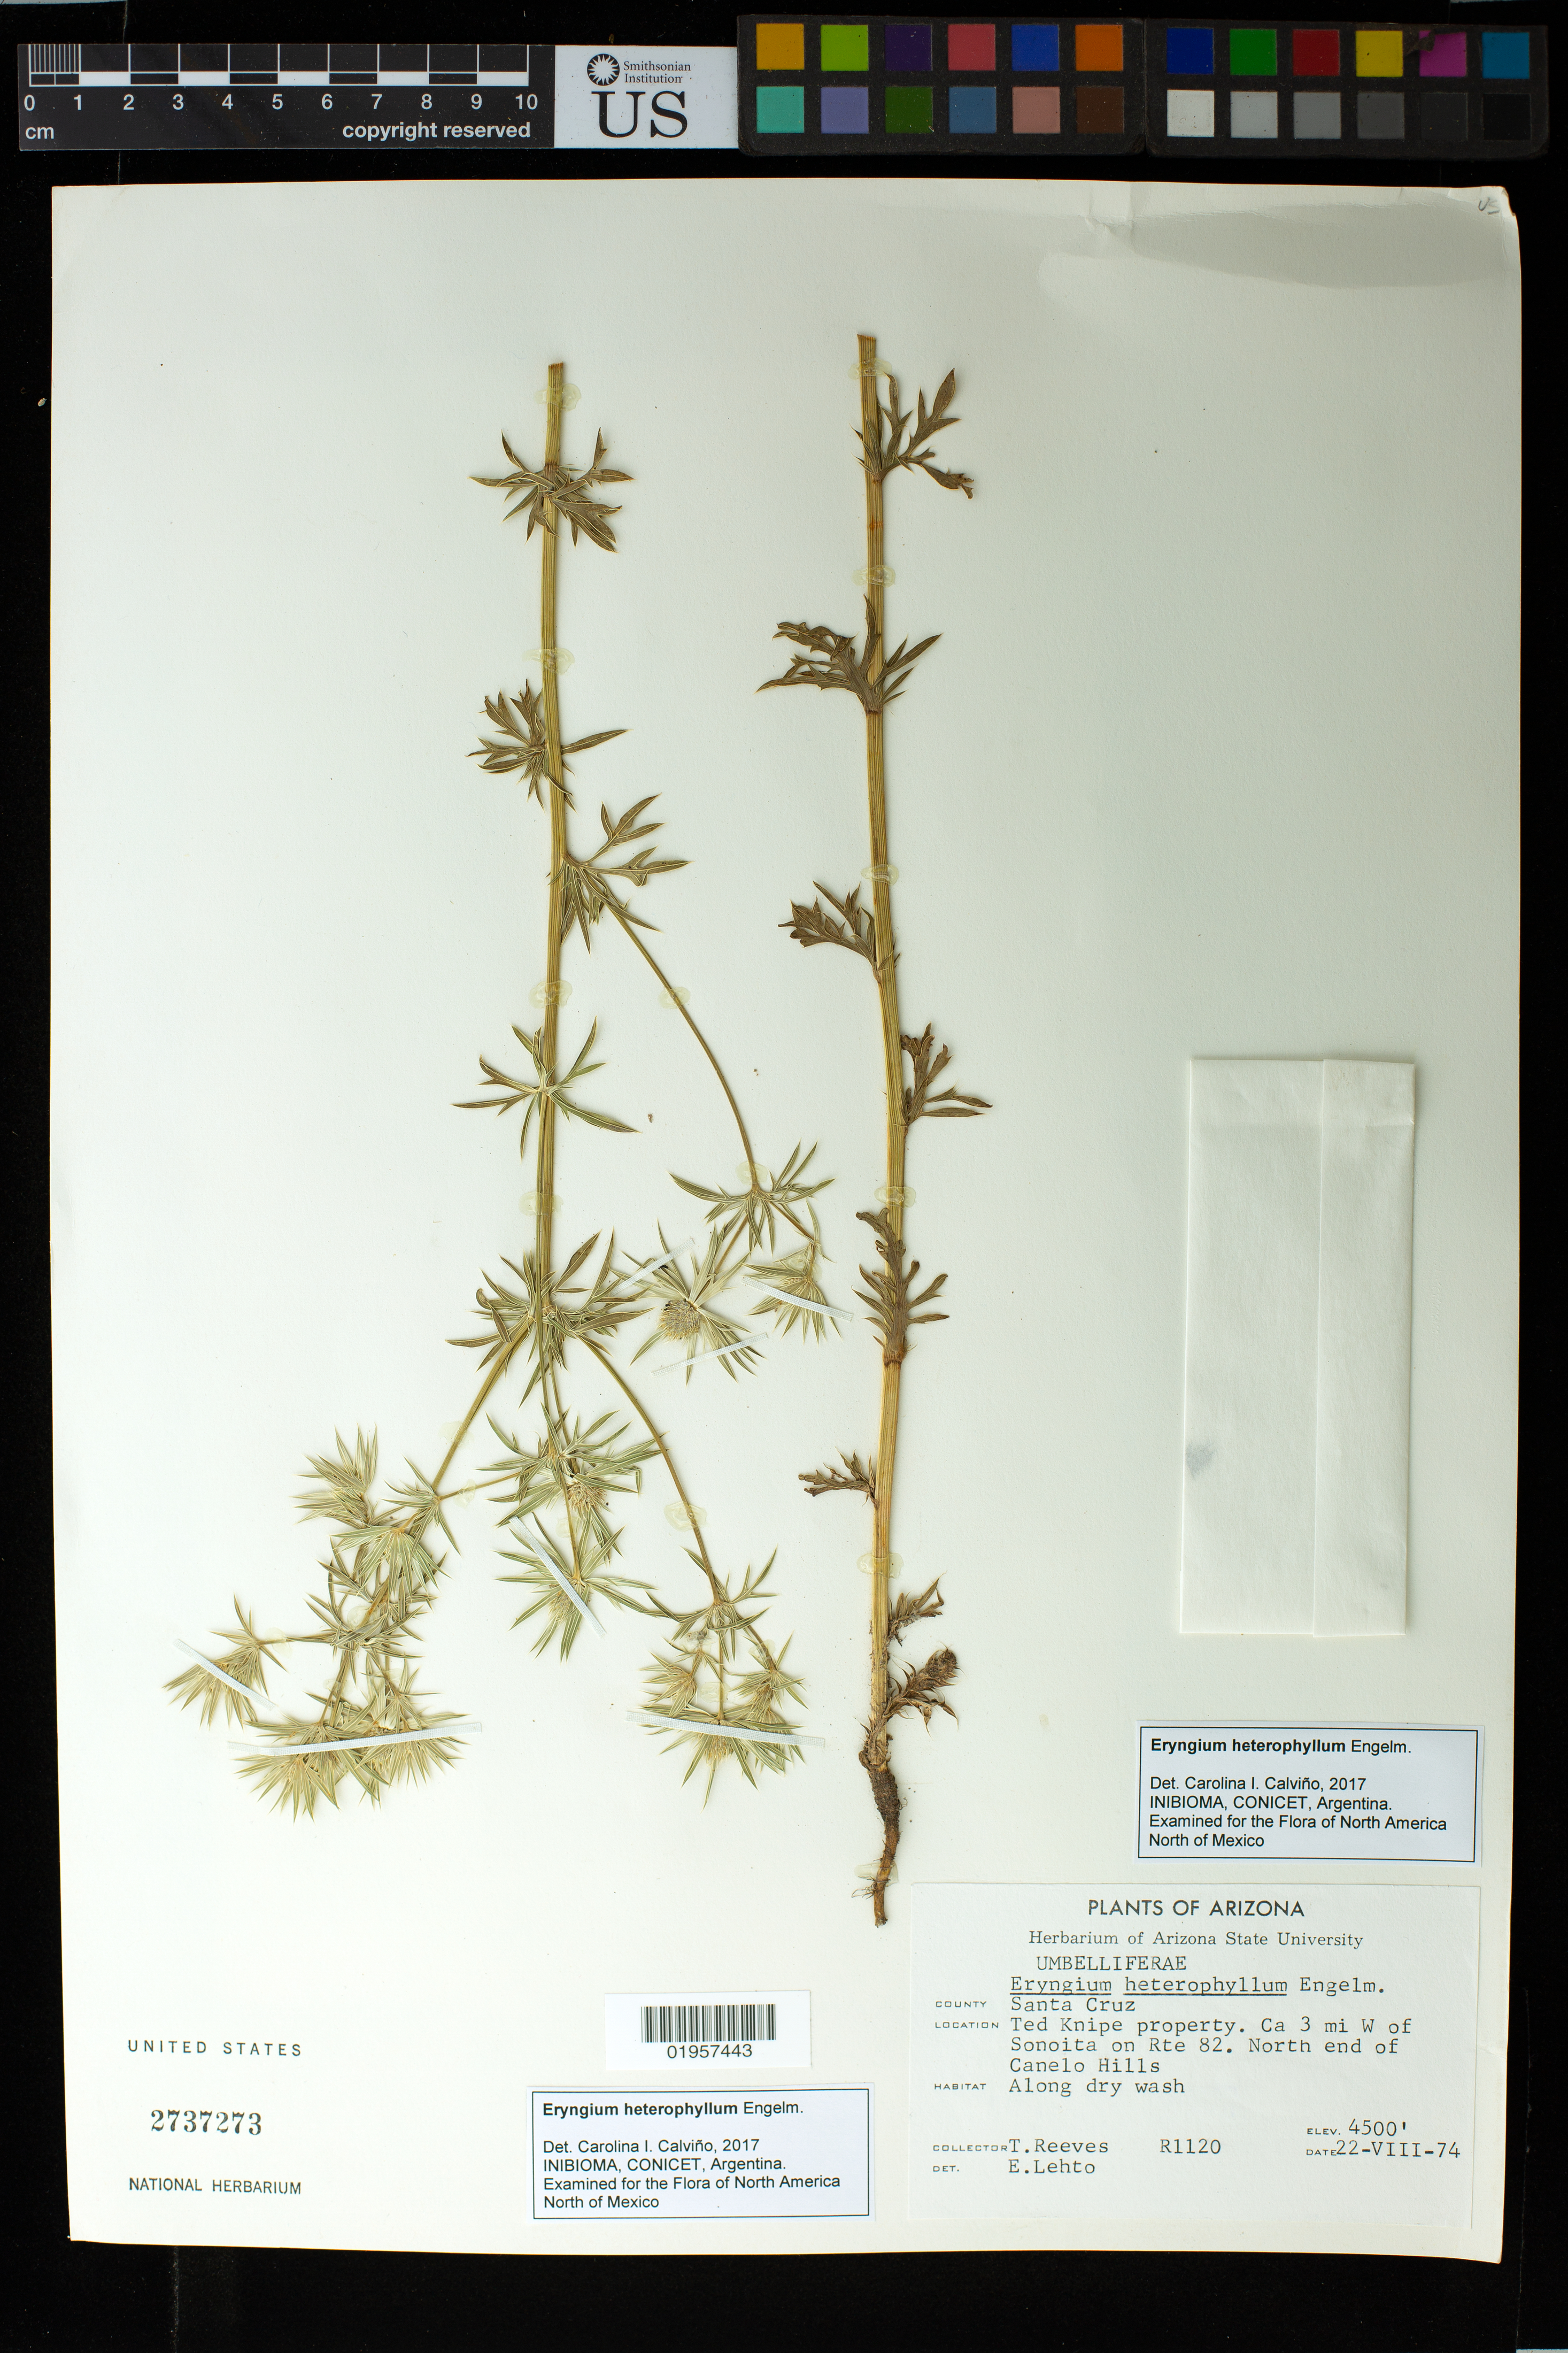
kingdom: Plantae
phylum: Tracheophyta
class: Magnoliopsida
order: Apiales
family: Apiaceae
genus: Eryngium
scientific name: Eryngium heterophyllum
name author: Engelm.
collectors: T. Reeves & E. Lehto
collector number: R1120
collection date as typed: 22 Aug 1974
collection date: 1974-08-22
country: United States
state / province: Arizona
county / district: Santa Cruz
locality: Ted Kinipe property. Ca 3 mi W of Sonoita on Rte 82. N end of Canelo Hills.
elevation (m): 1372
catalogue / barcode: US 2737273